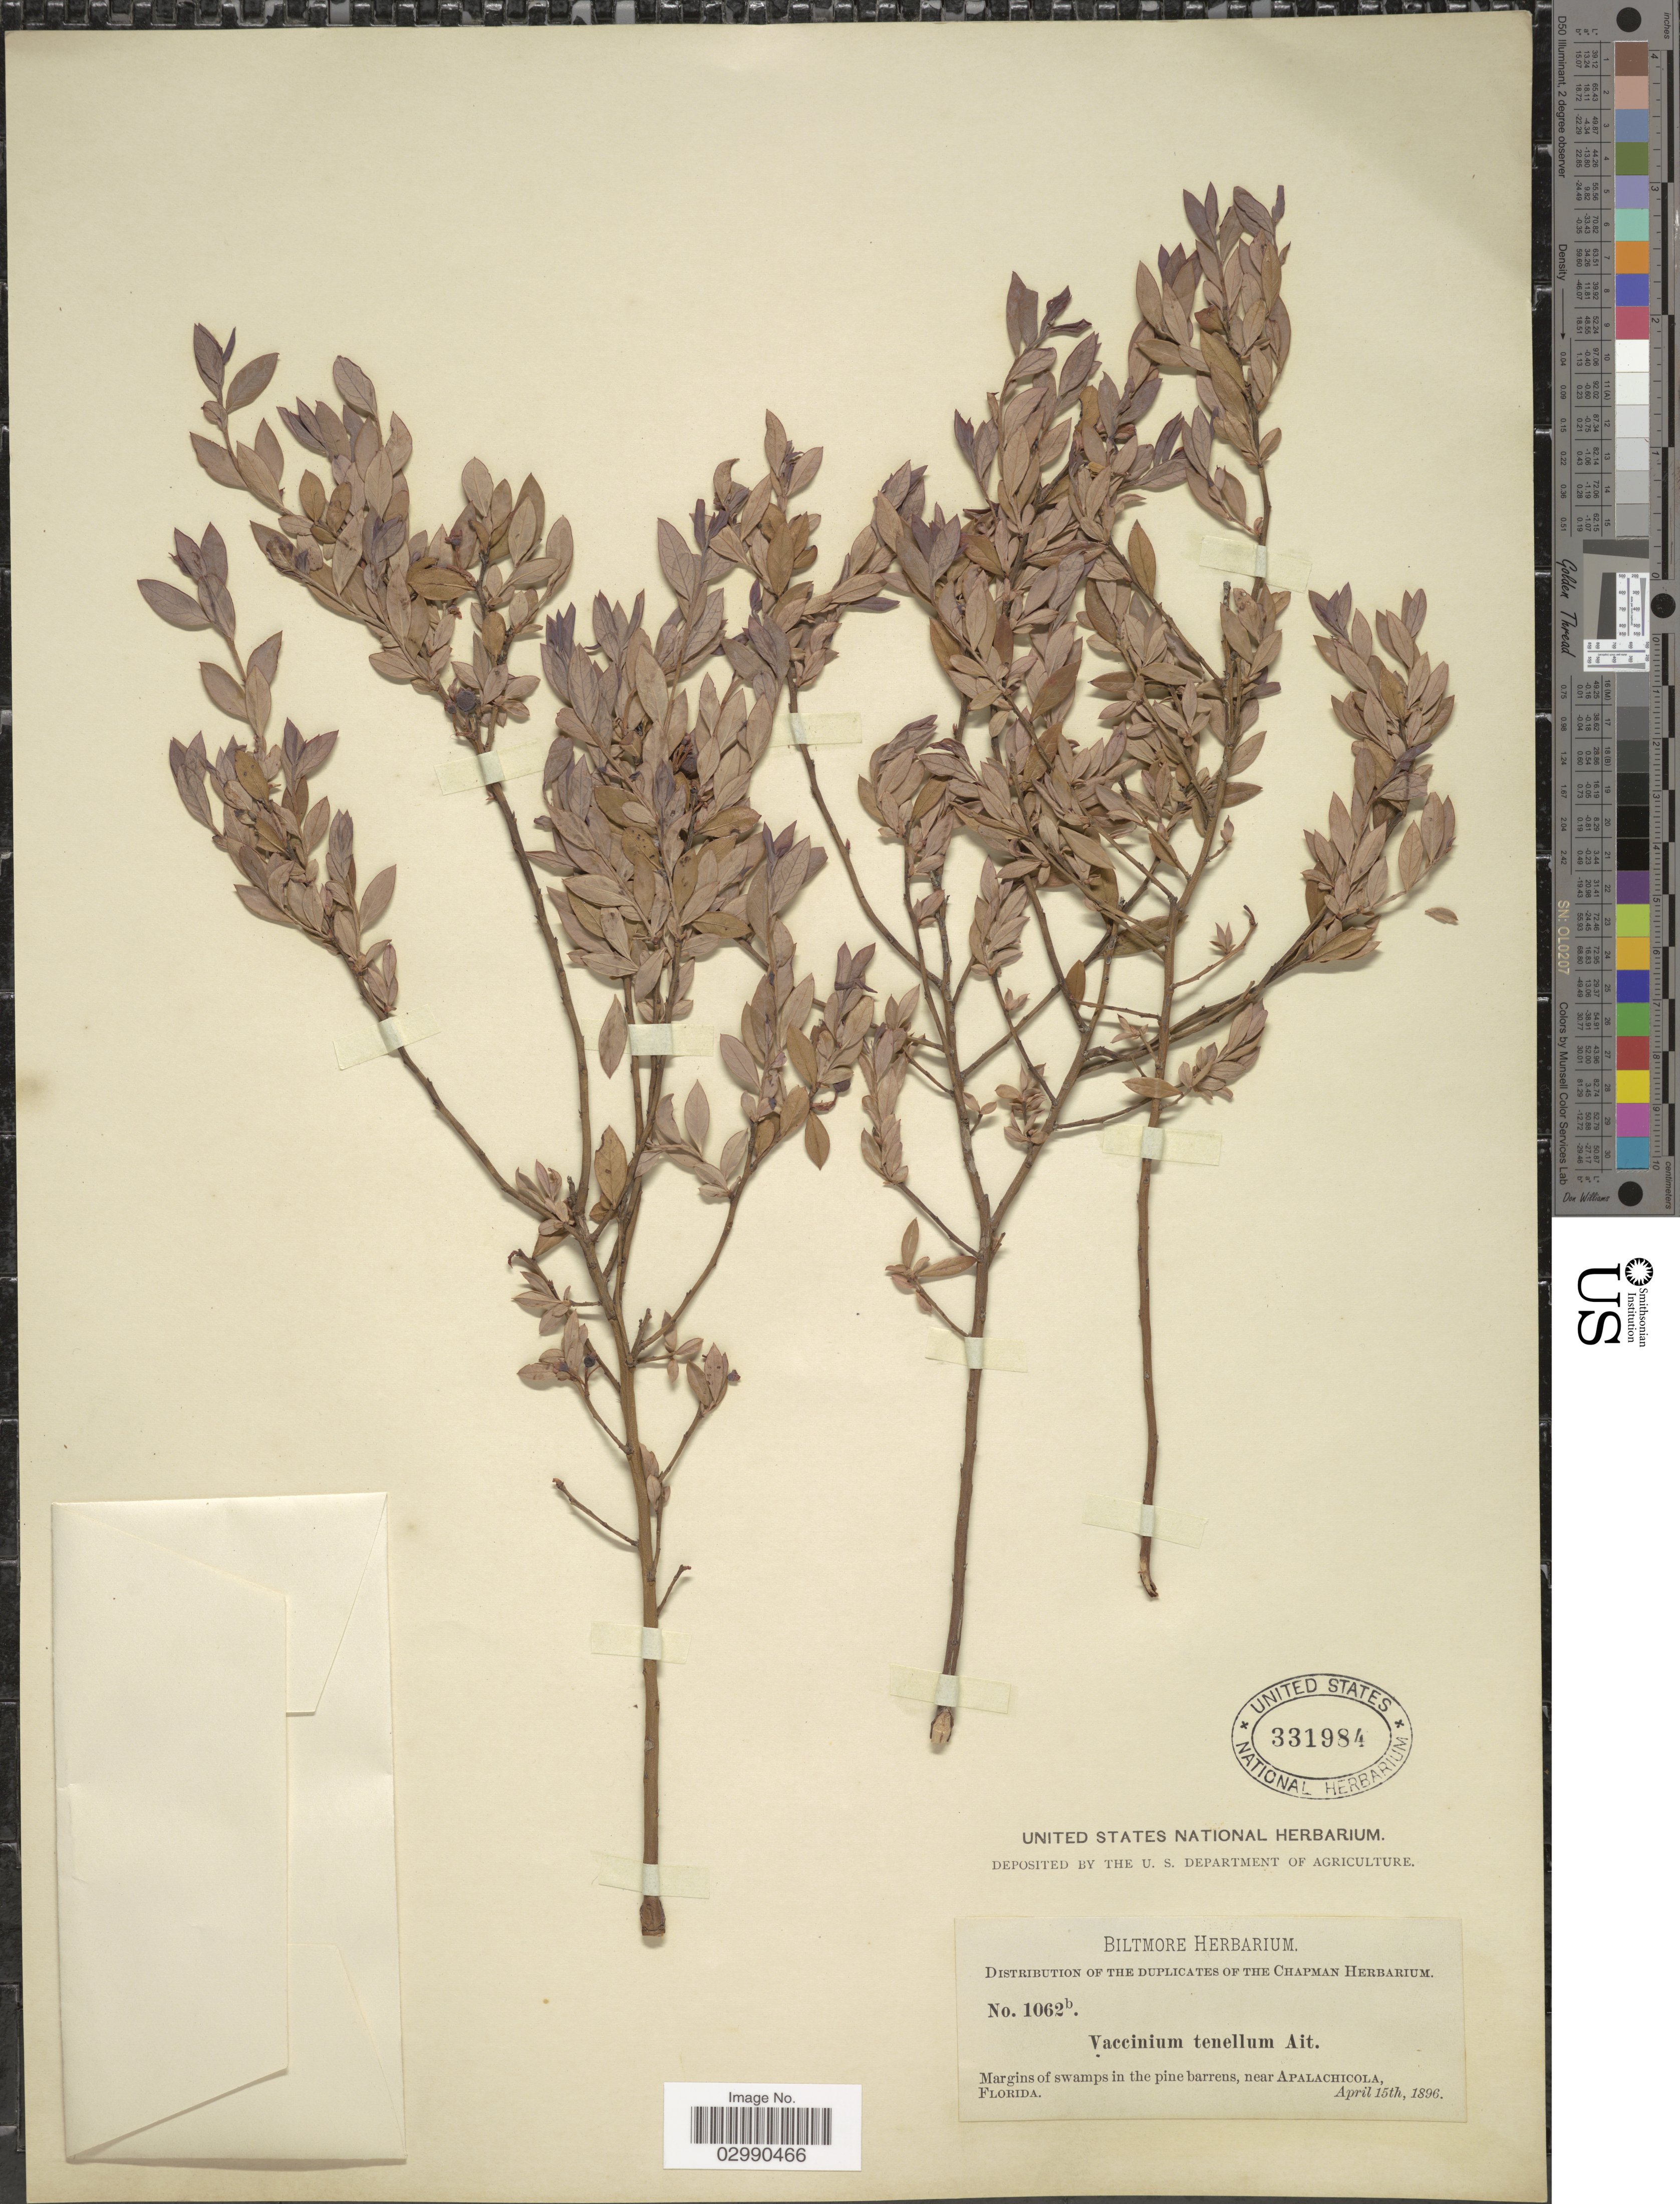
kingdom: Plantae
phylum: Tracheophyta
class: Magnoliopsida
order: Ericales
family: Ericaceae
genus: Vaccinium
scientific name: Vaccinium virgatum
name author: Aiton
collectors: ex herb. Biltmore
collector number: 1062b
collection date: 1896-04-15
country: United States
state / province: Florida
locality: Near Apalachicola.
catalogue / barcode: US 331984